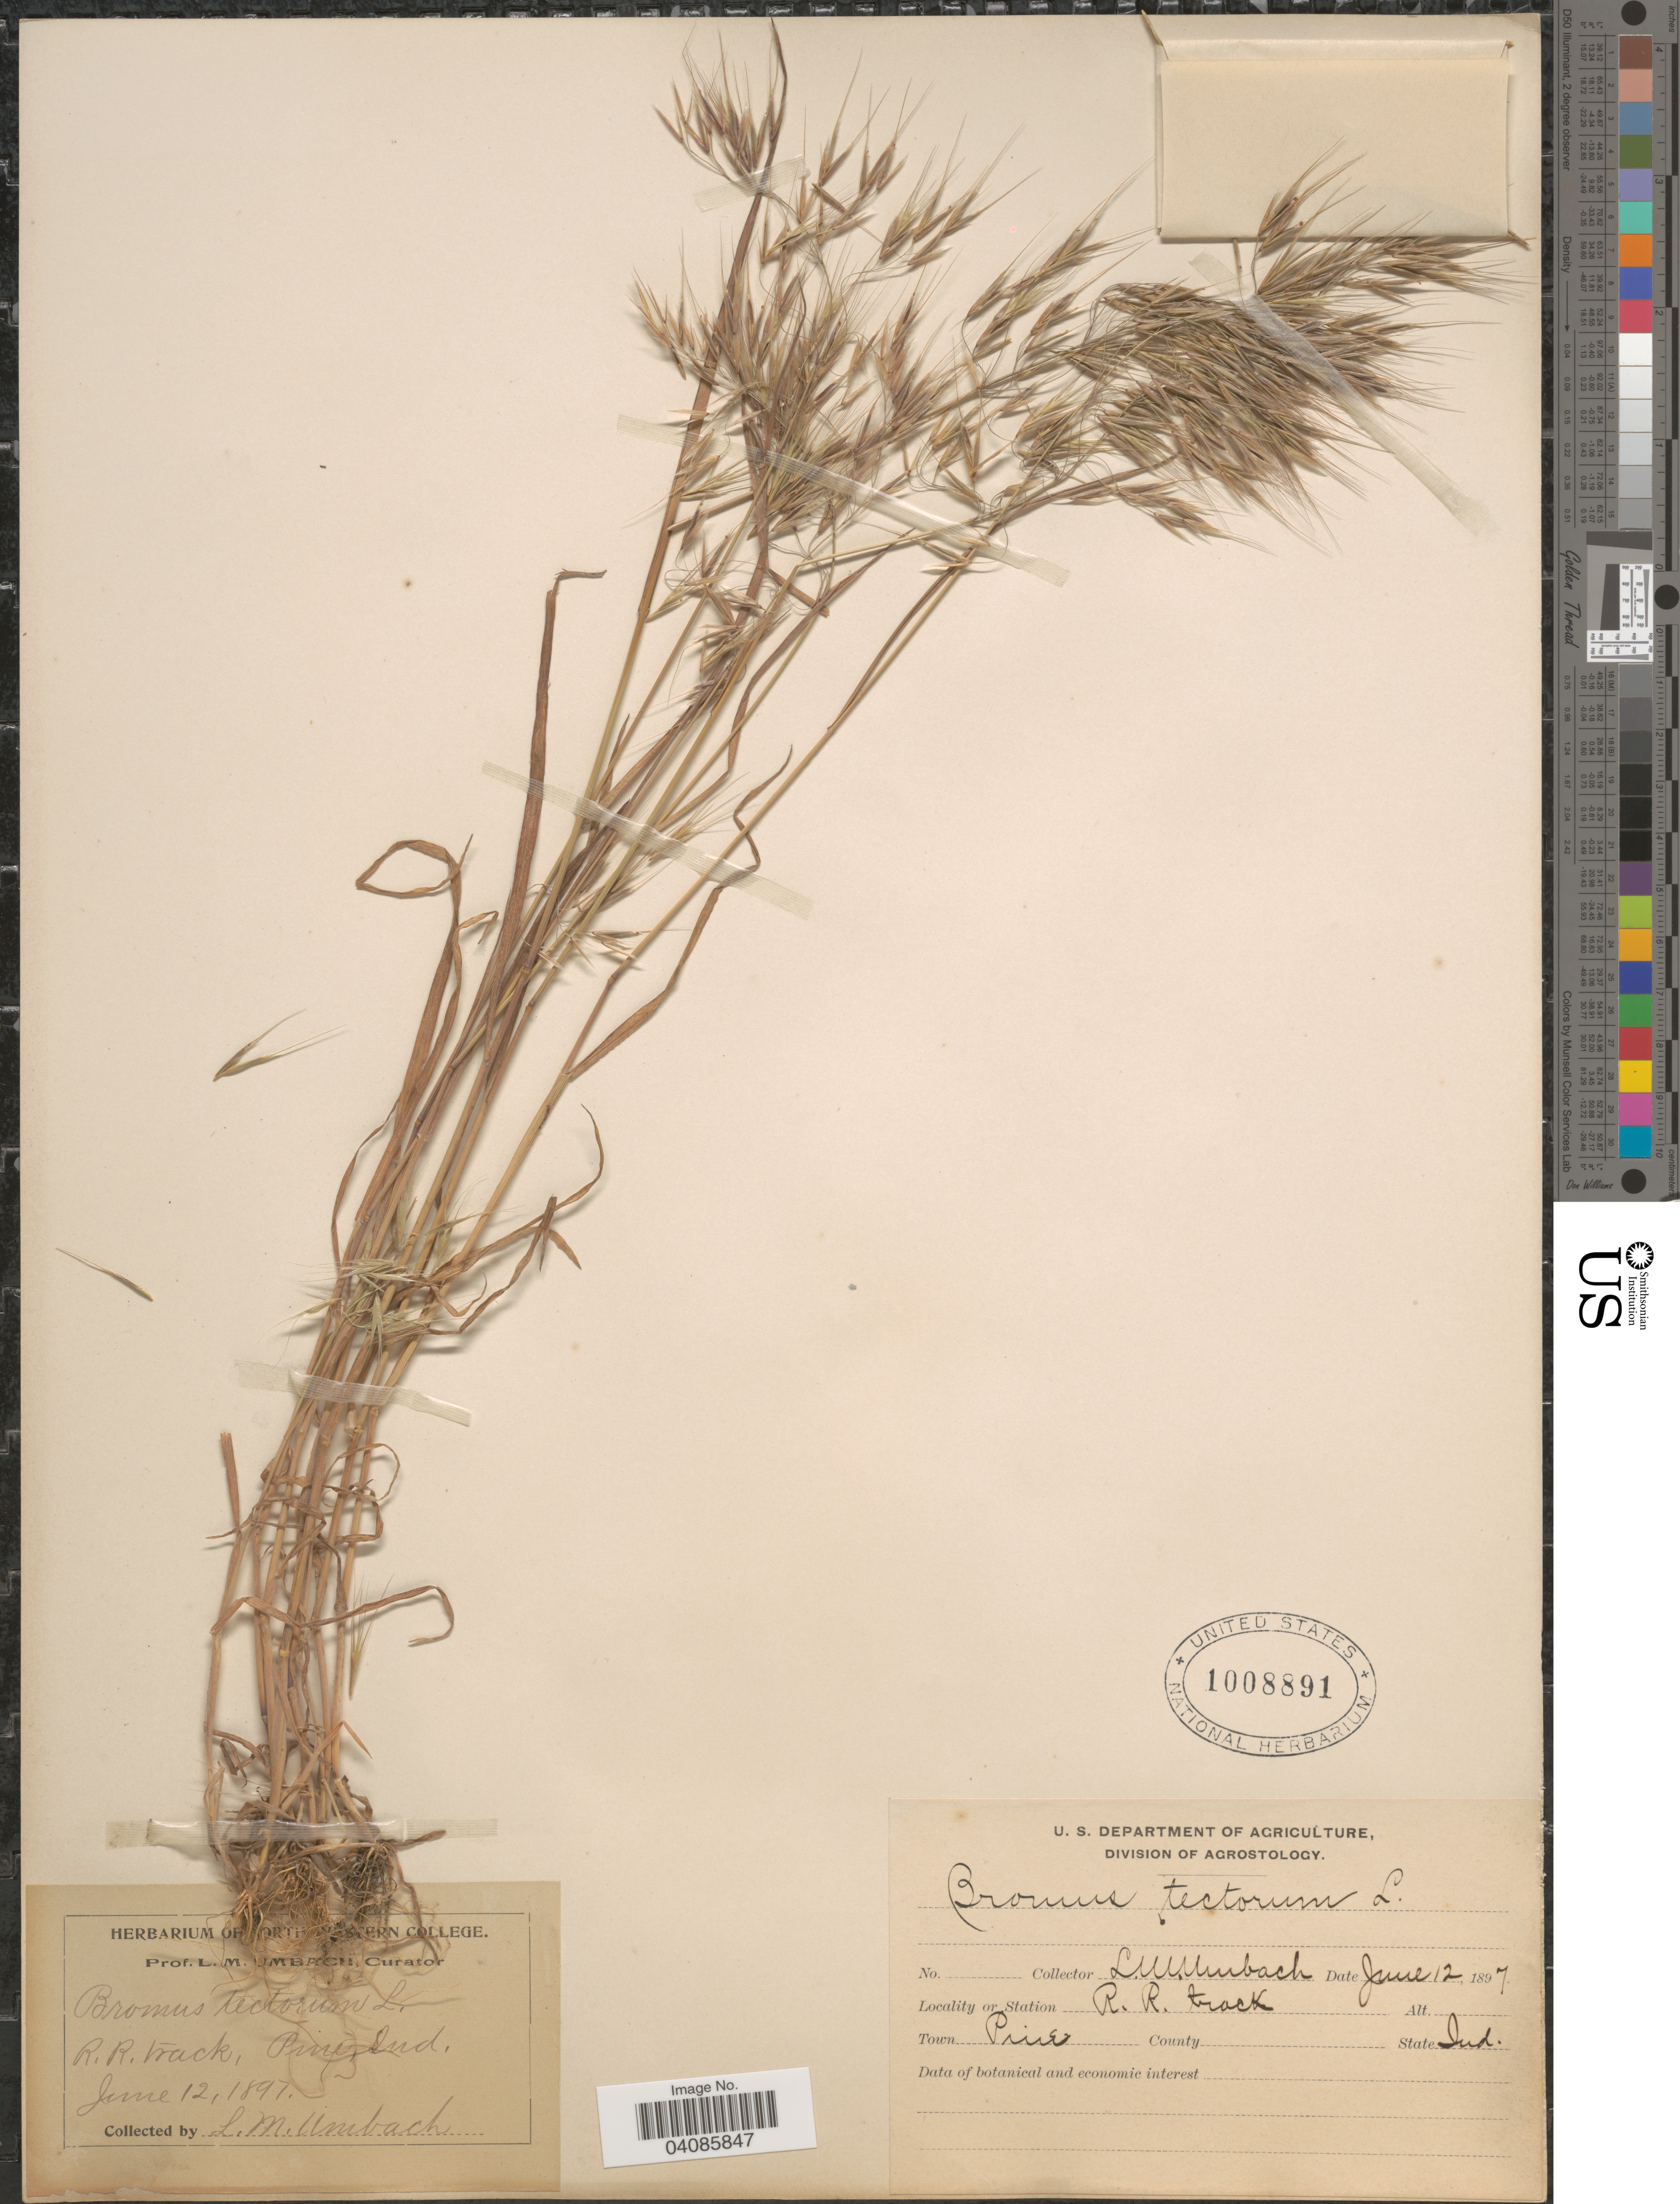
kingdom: Plantae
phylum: Tracheophyta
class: Liliopsida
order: Poales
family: Poaceae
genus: Bromus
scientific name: Bromus tectorum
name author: L.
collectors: L. M. Umbach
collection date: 1897-06-12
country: United States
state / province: Indiana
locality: R.R. track, Pine.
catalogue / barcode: US 1008891